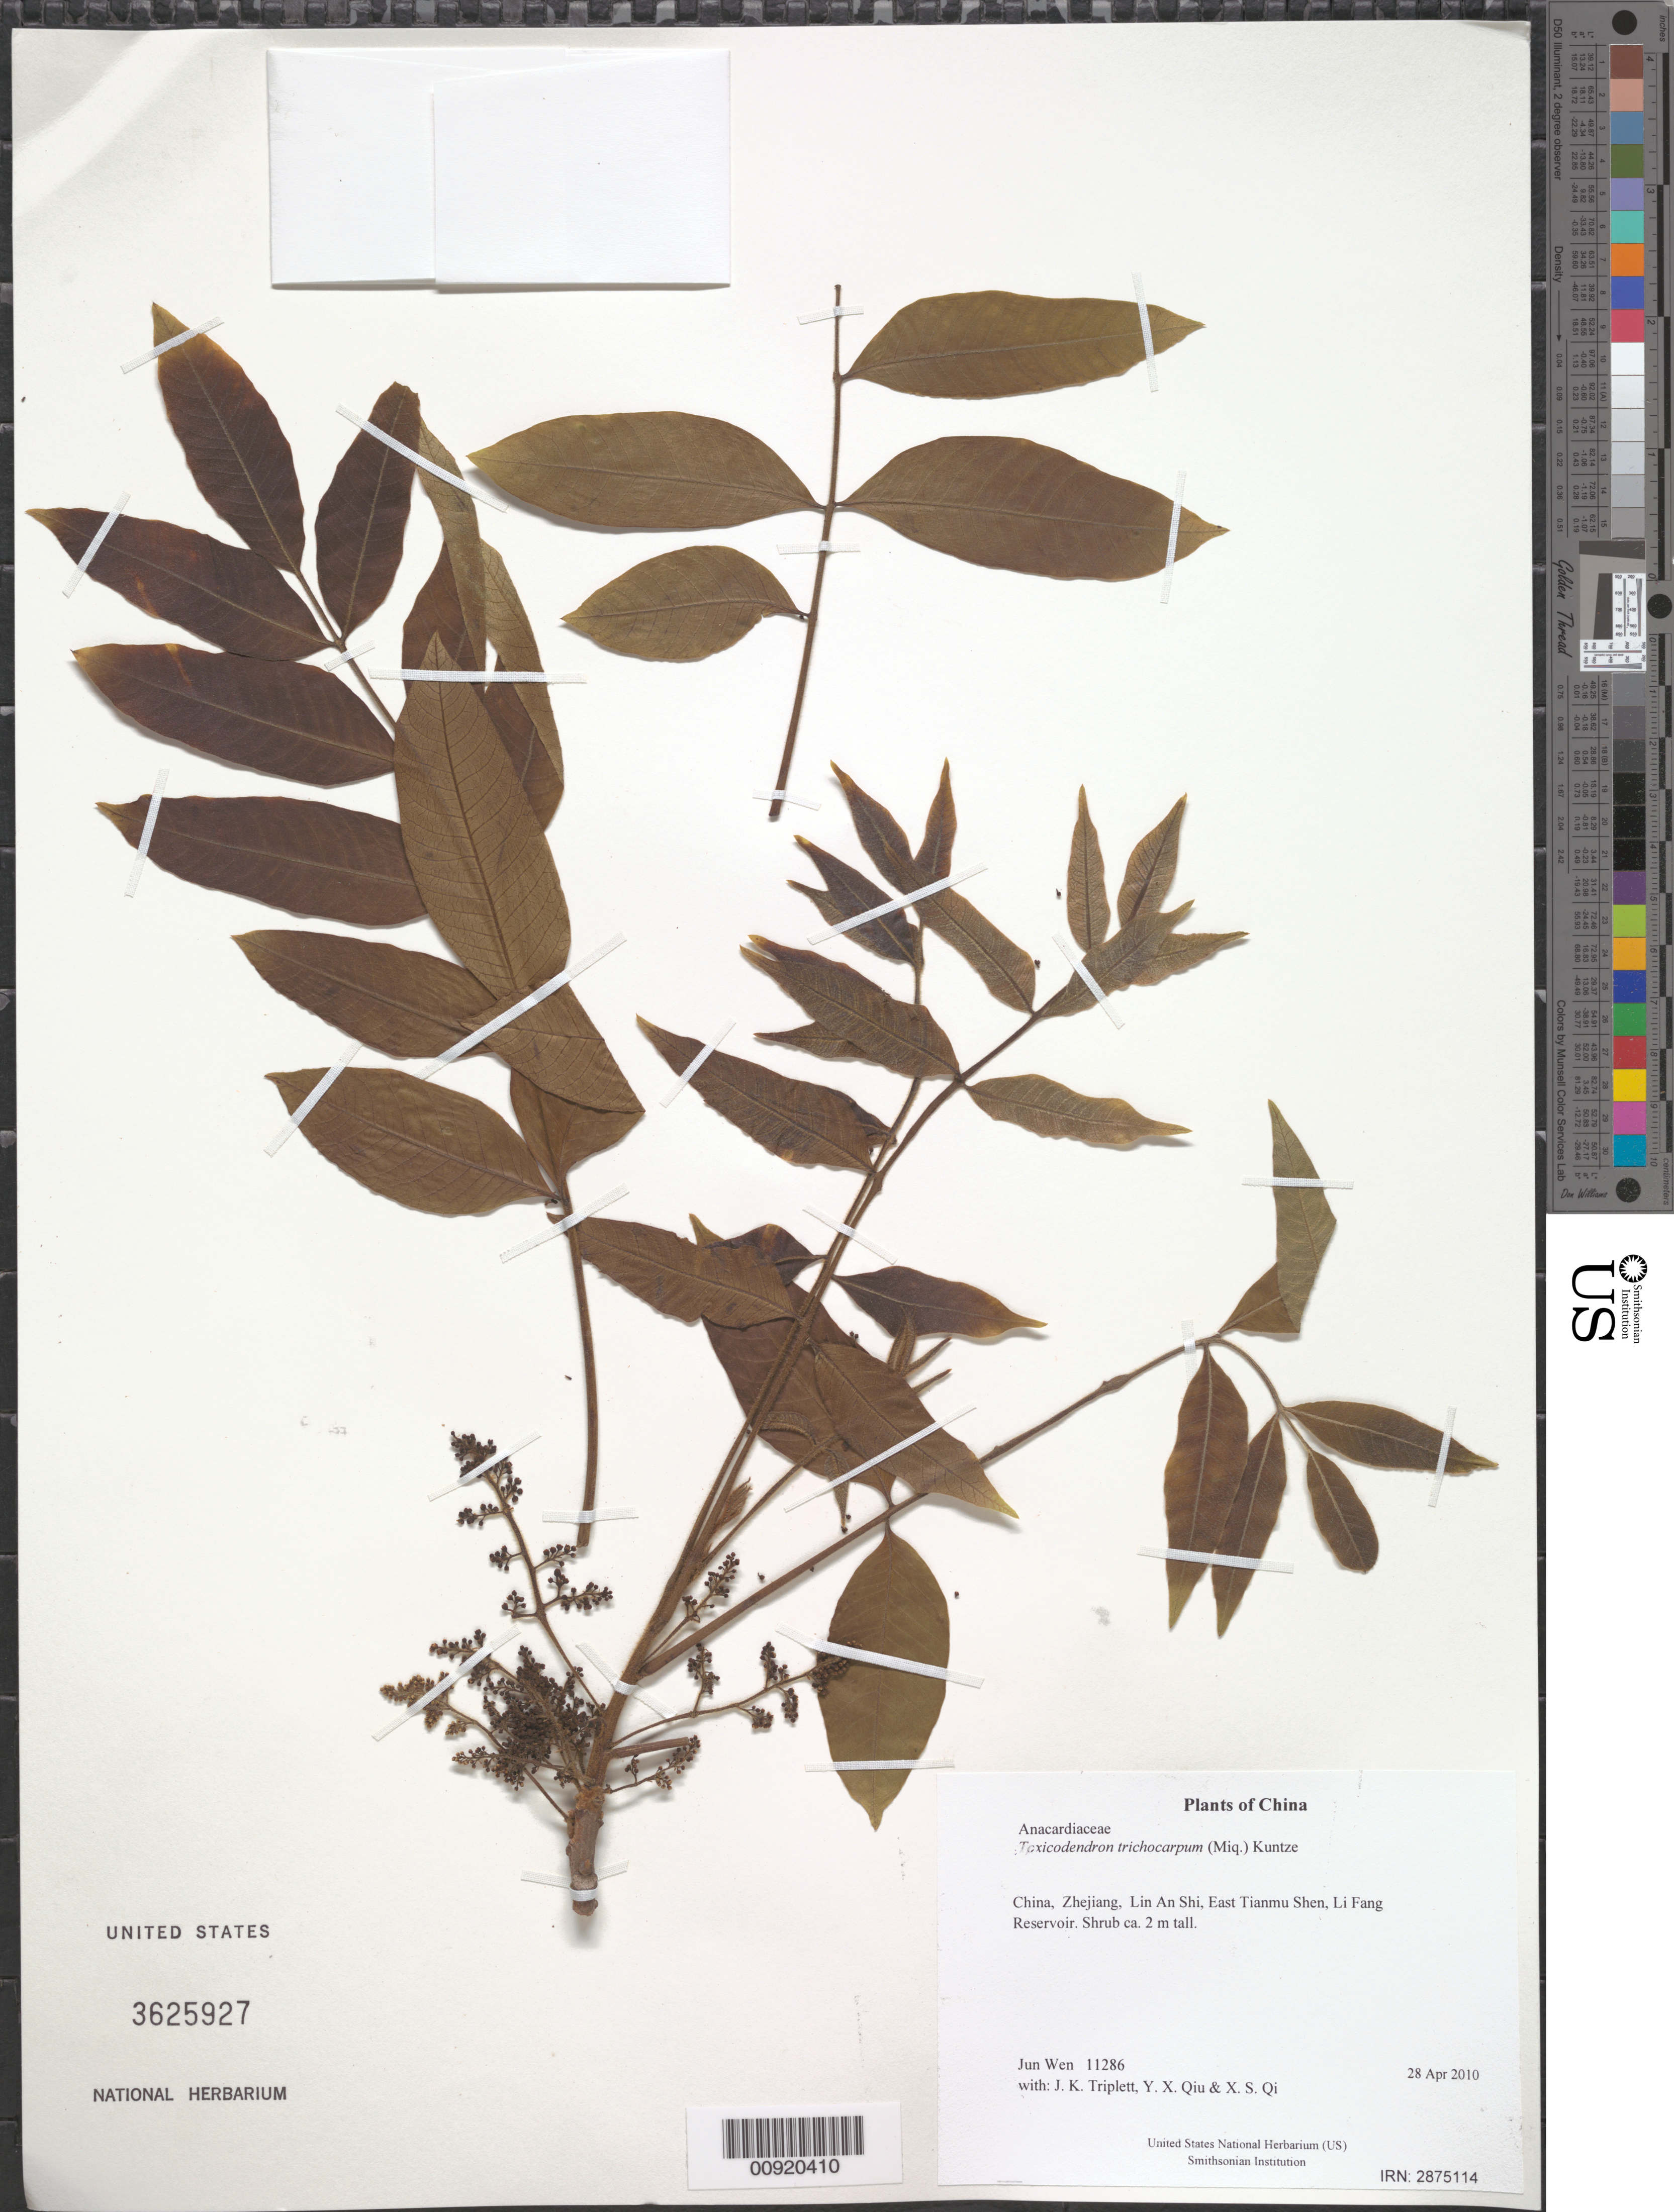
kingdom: Plantae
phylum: Tracheophyta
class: Magnoliopsida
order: Sapindales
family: Anacardiaceae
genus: Toxicodendron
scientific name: Toxicodendron trichocarpum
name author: (Miq.) Kuntze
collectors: J. Wen, J. K. Triplett, Y. X. Qiu & X. S. Qi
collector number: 11286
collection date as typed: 28 Apr 2010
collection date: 2010-04-28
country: China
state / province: Zhejiang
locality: Lin An Shi, East Tianmu Shen, Li Fang Reservoir.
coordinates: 30 21.220 N, 119 35.043 E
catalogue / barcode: US 3625927